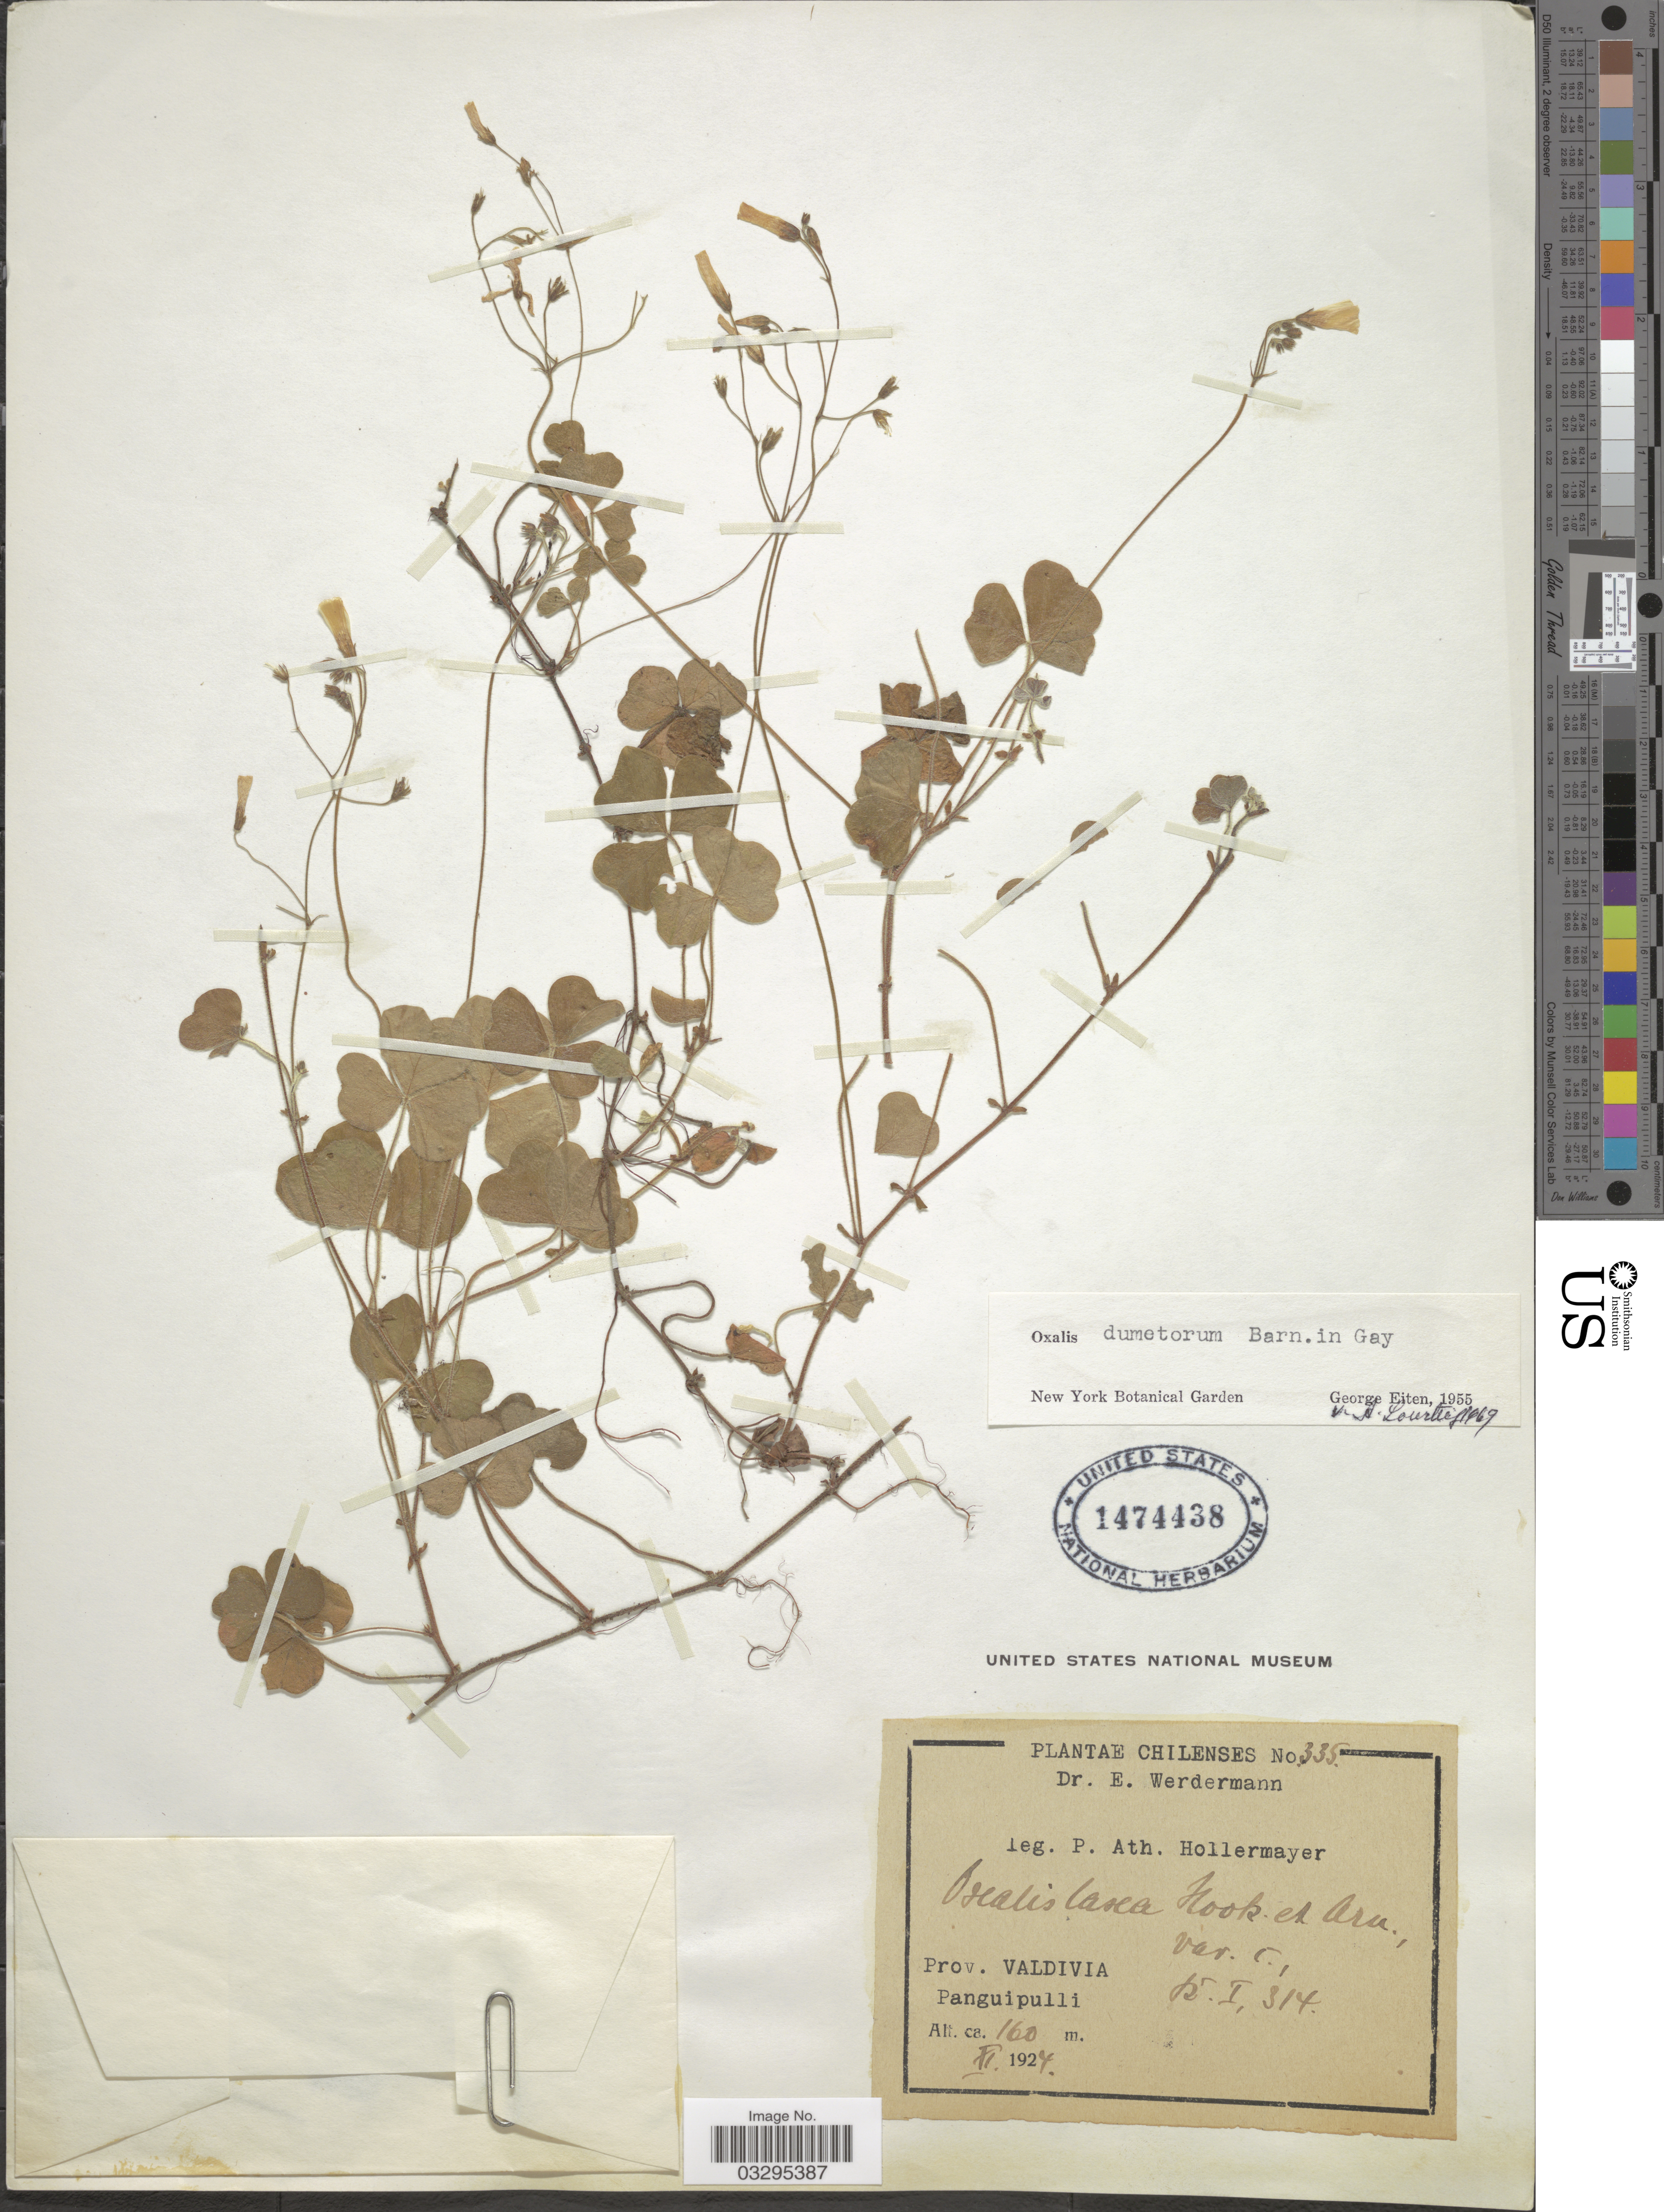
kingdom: Plantae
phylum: Tracheophyta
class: Magnoliopsida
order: Oxalidales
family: Oxalidaceae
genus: Oxalis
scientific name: Oxalis dumetorum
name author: Barnéoud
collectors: E. Werdermann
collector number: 335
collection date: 1924-11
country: Chile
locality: Prov. Valdivia. Panguipulli.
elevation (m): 160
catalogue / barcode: US 1474438